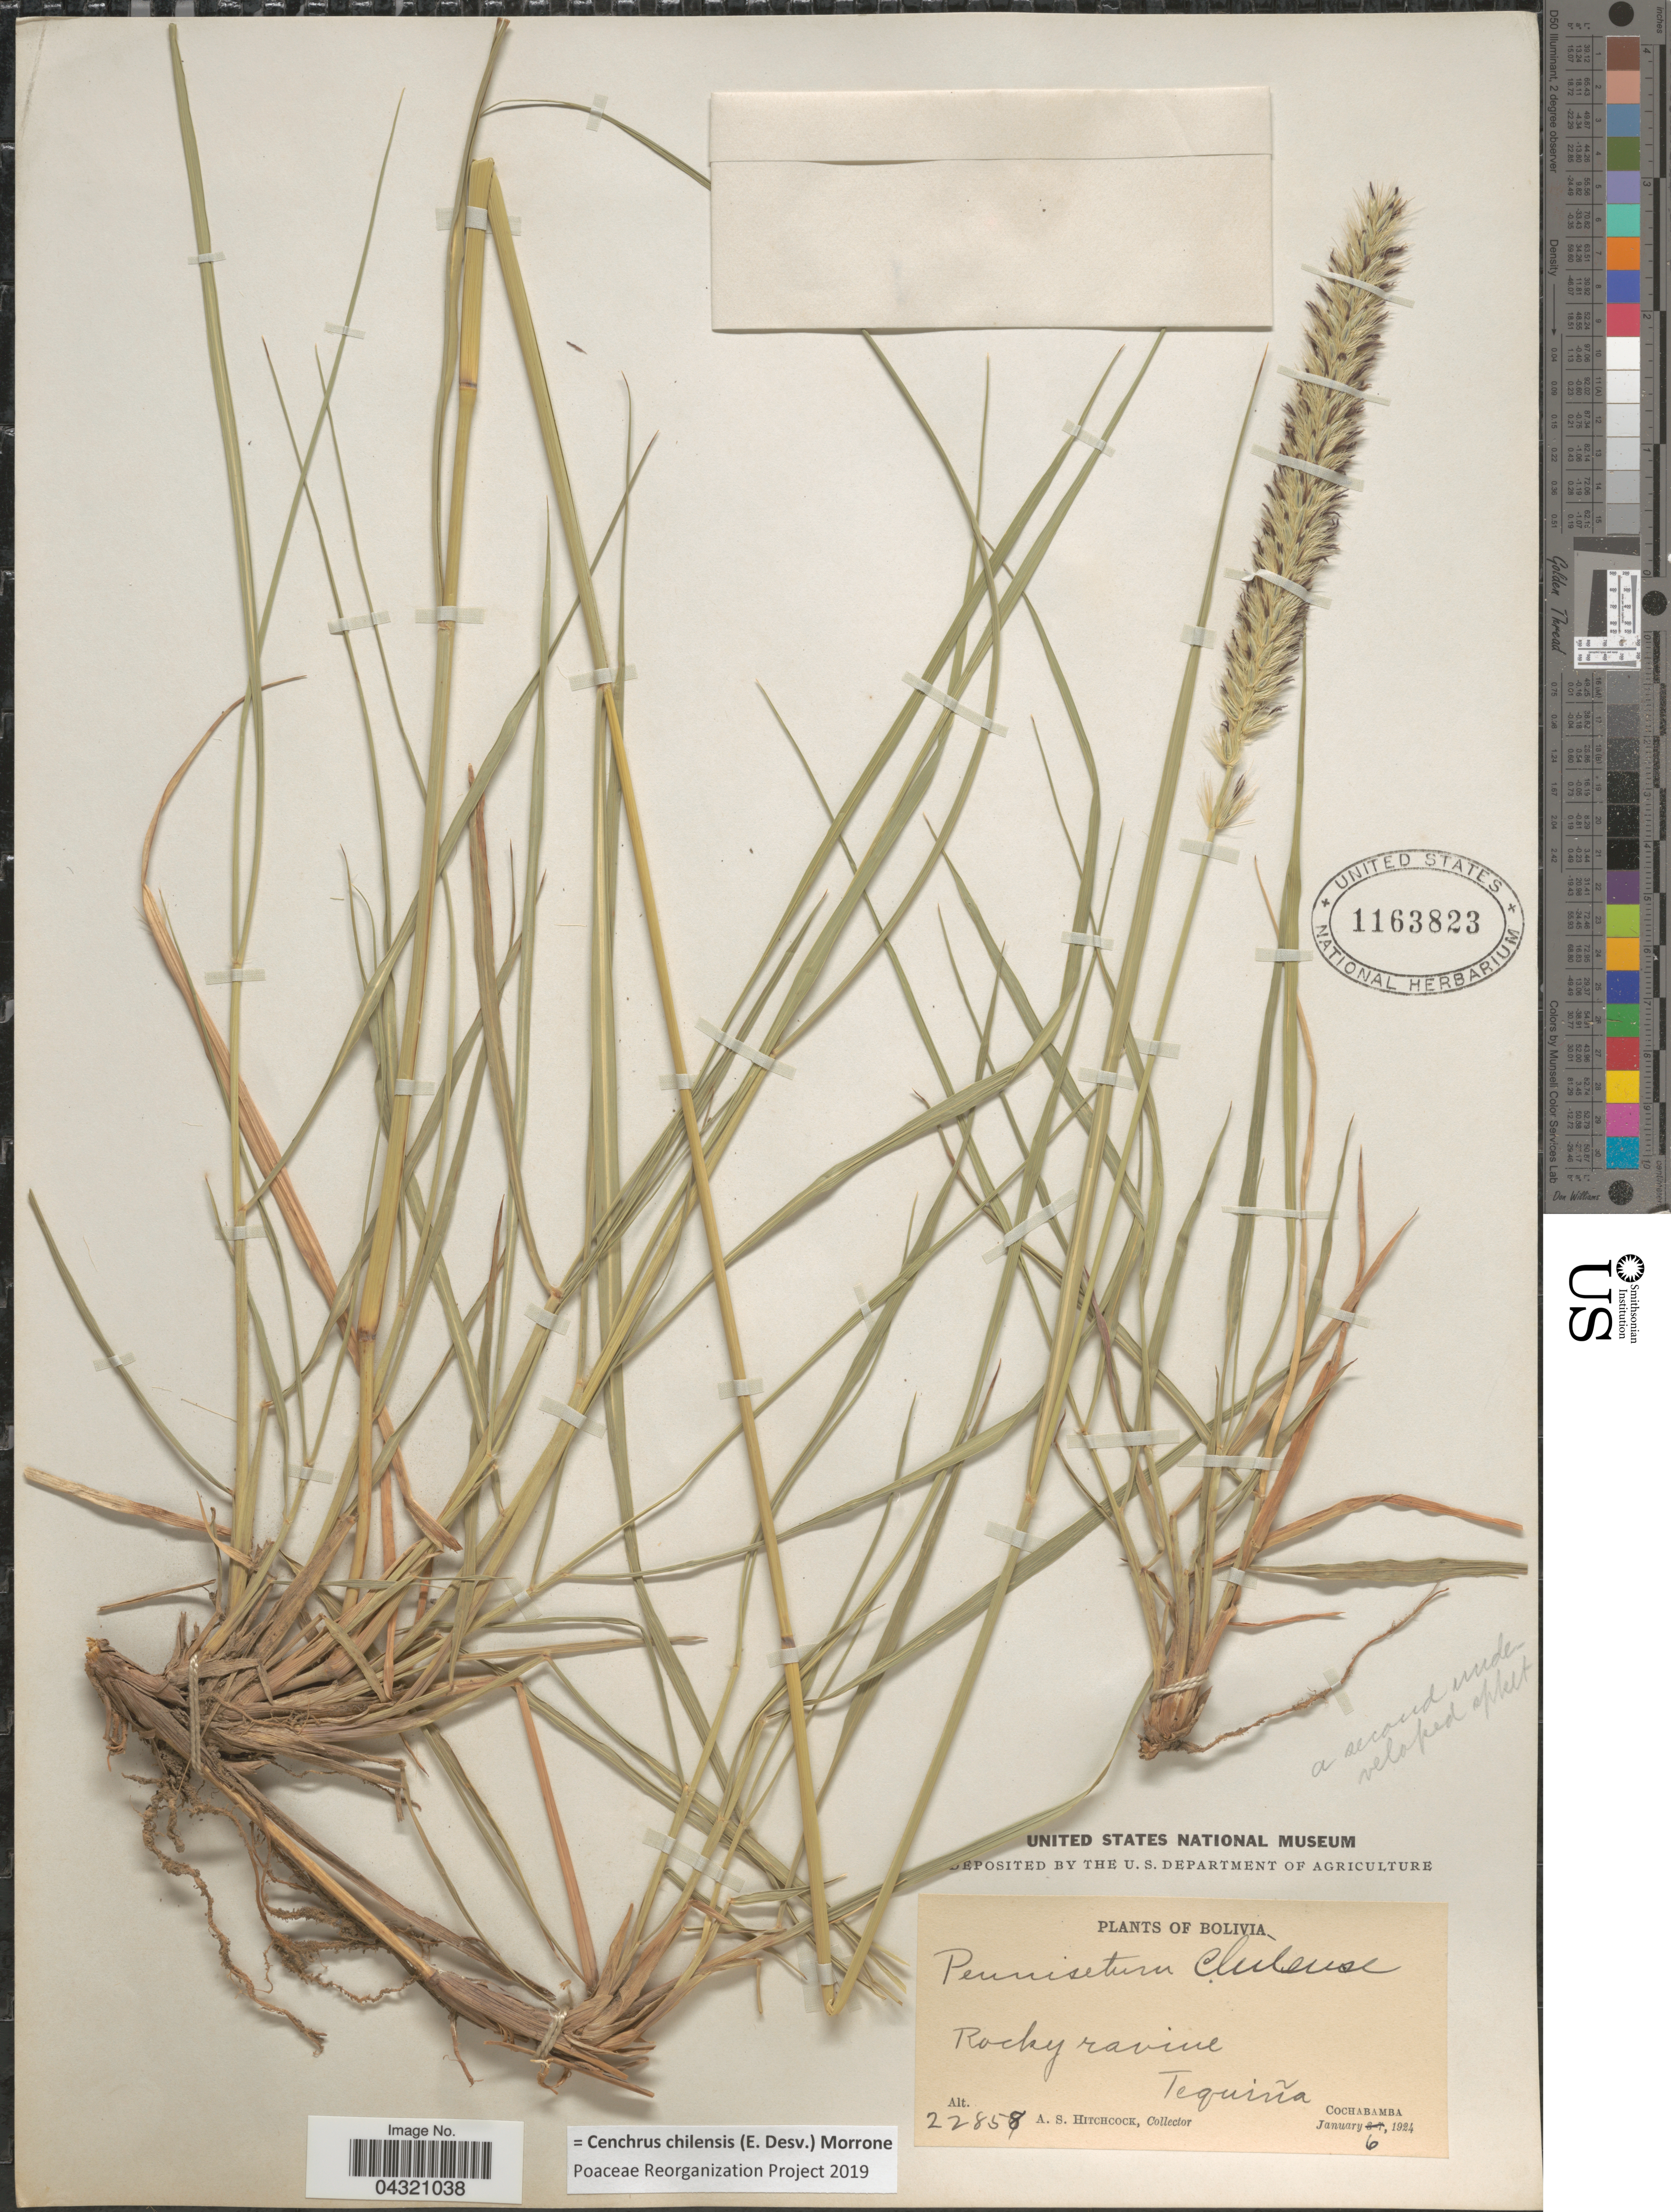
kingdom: Plantae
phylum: Tracheophyta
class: Liliopsida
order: Poales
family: Poaceae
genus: Cenchrus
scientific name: Cenchrus chilensis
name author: (É. Desv.) Morrone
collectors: A. S. Hitchcock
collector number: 22858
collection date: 1924-01-06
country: Bolivia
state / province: Cochabamba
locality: Rocky ravine. Tequiña.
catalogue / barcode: US 1163823